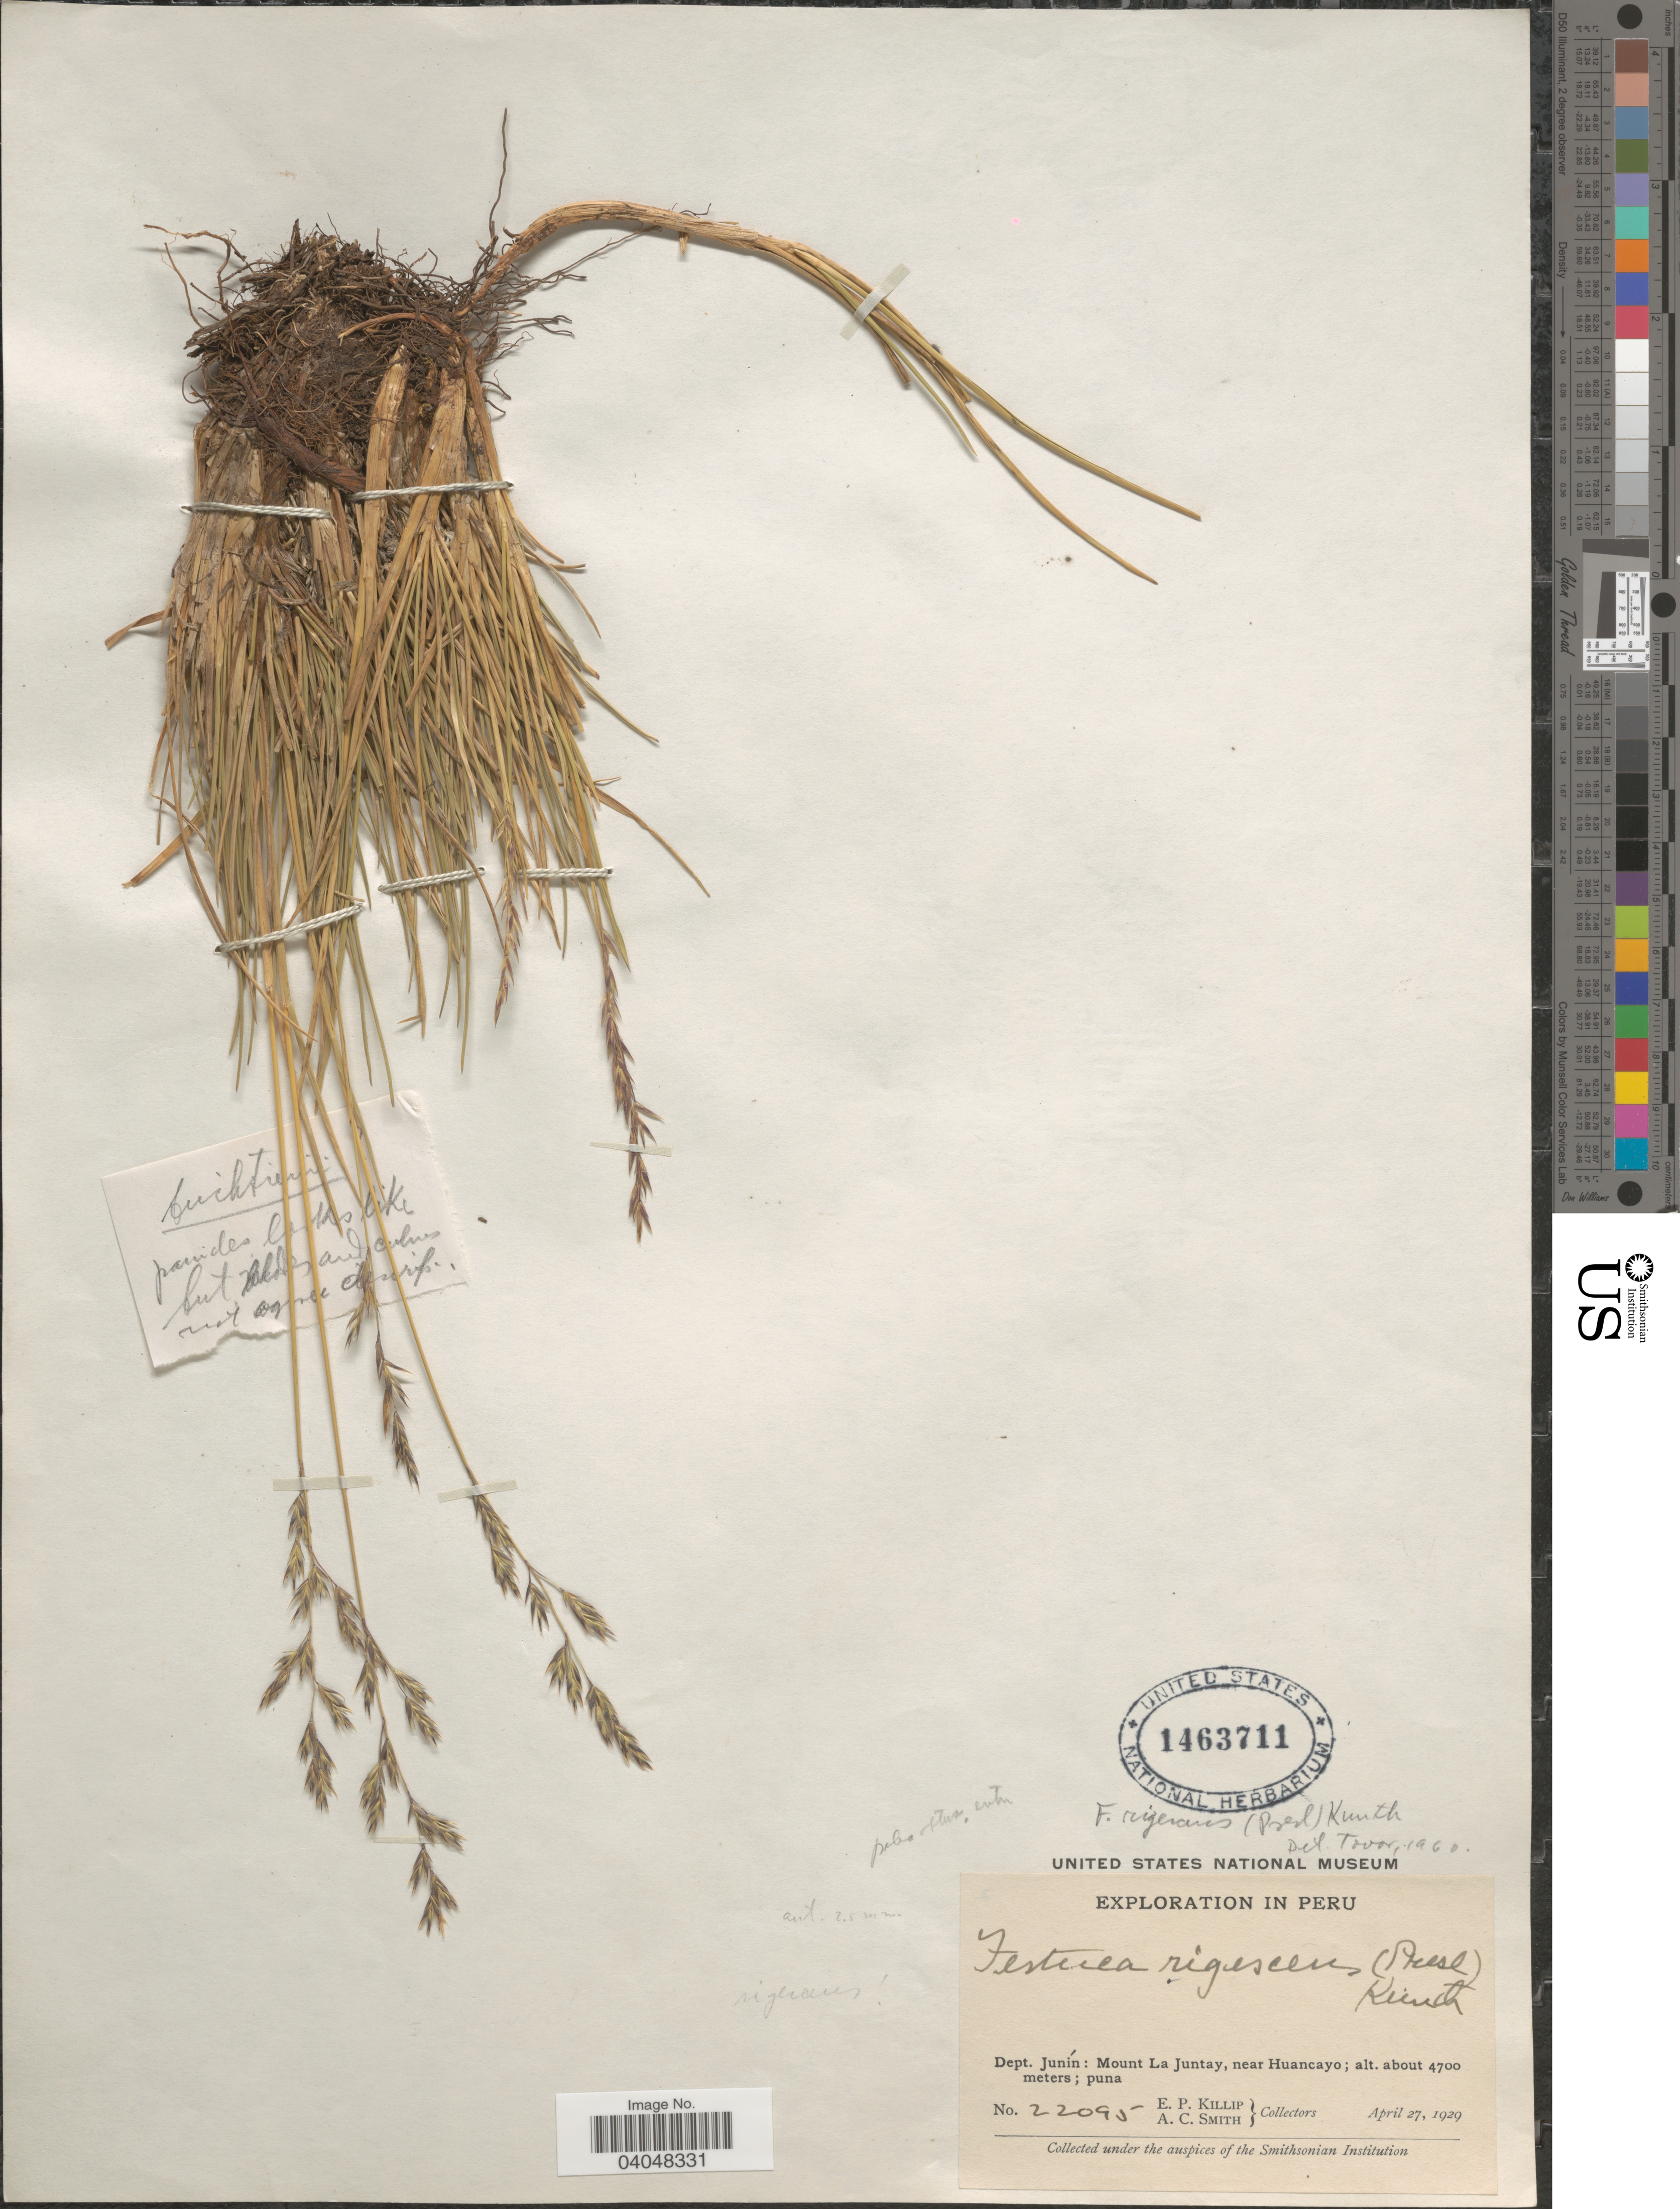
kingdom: Plantae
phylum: Tracheophyta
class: Liliopsida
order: Poales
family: Poaceae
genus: Festuca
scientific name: Festuca rigescens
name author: (J. Presl) Kunth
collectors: E. P. Killip & A. C. Smith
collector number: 22095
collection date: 1929-04-27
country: Peru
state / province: Junín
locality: Dept. Junín: Mount La Juntay, near Huancayo.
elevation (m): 4700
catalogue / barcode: US 1463711